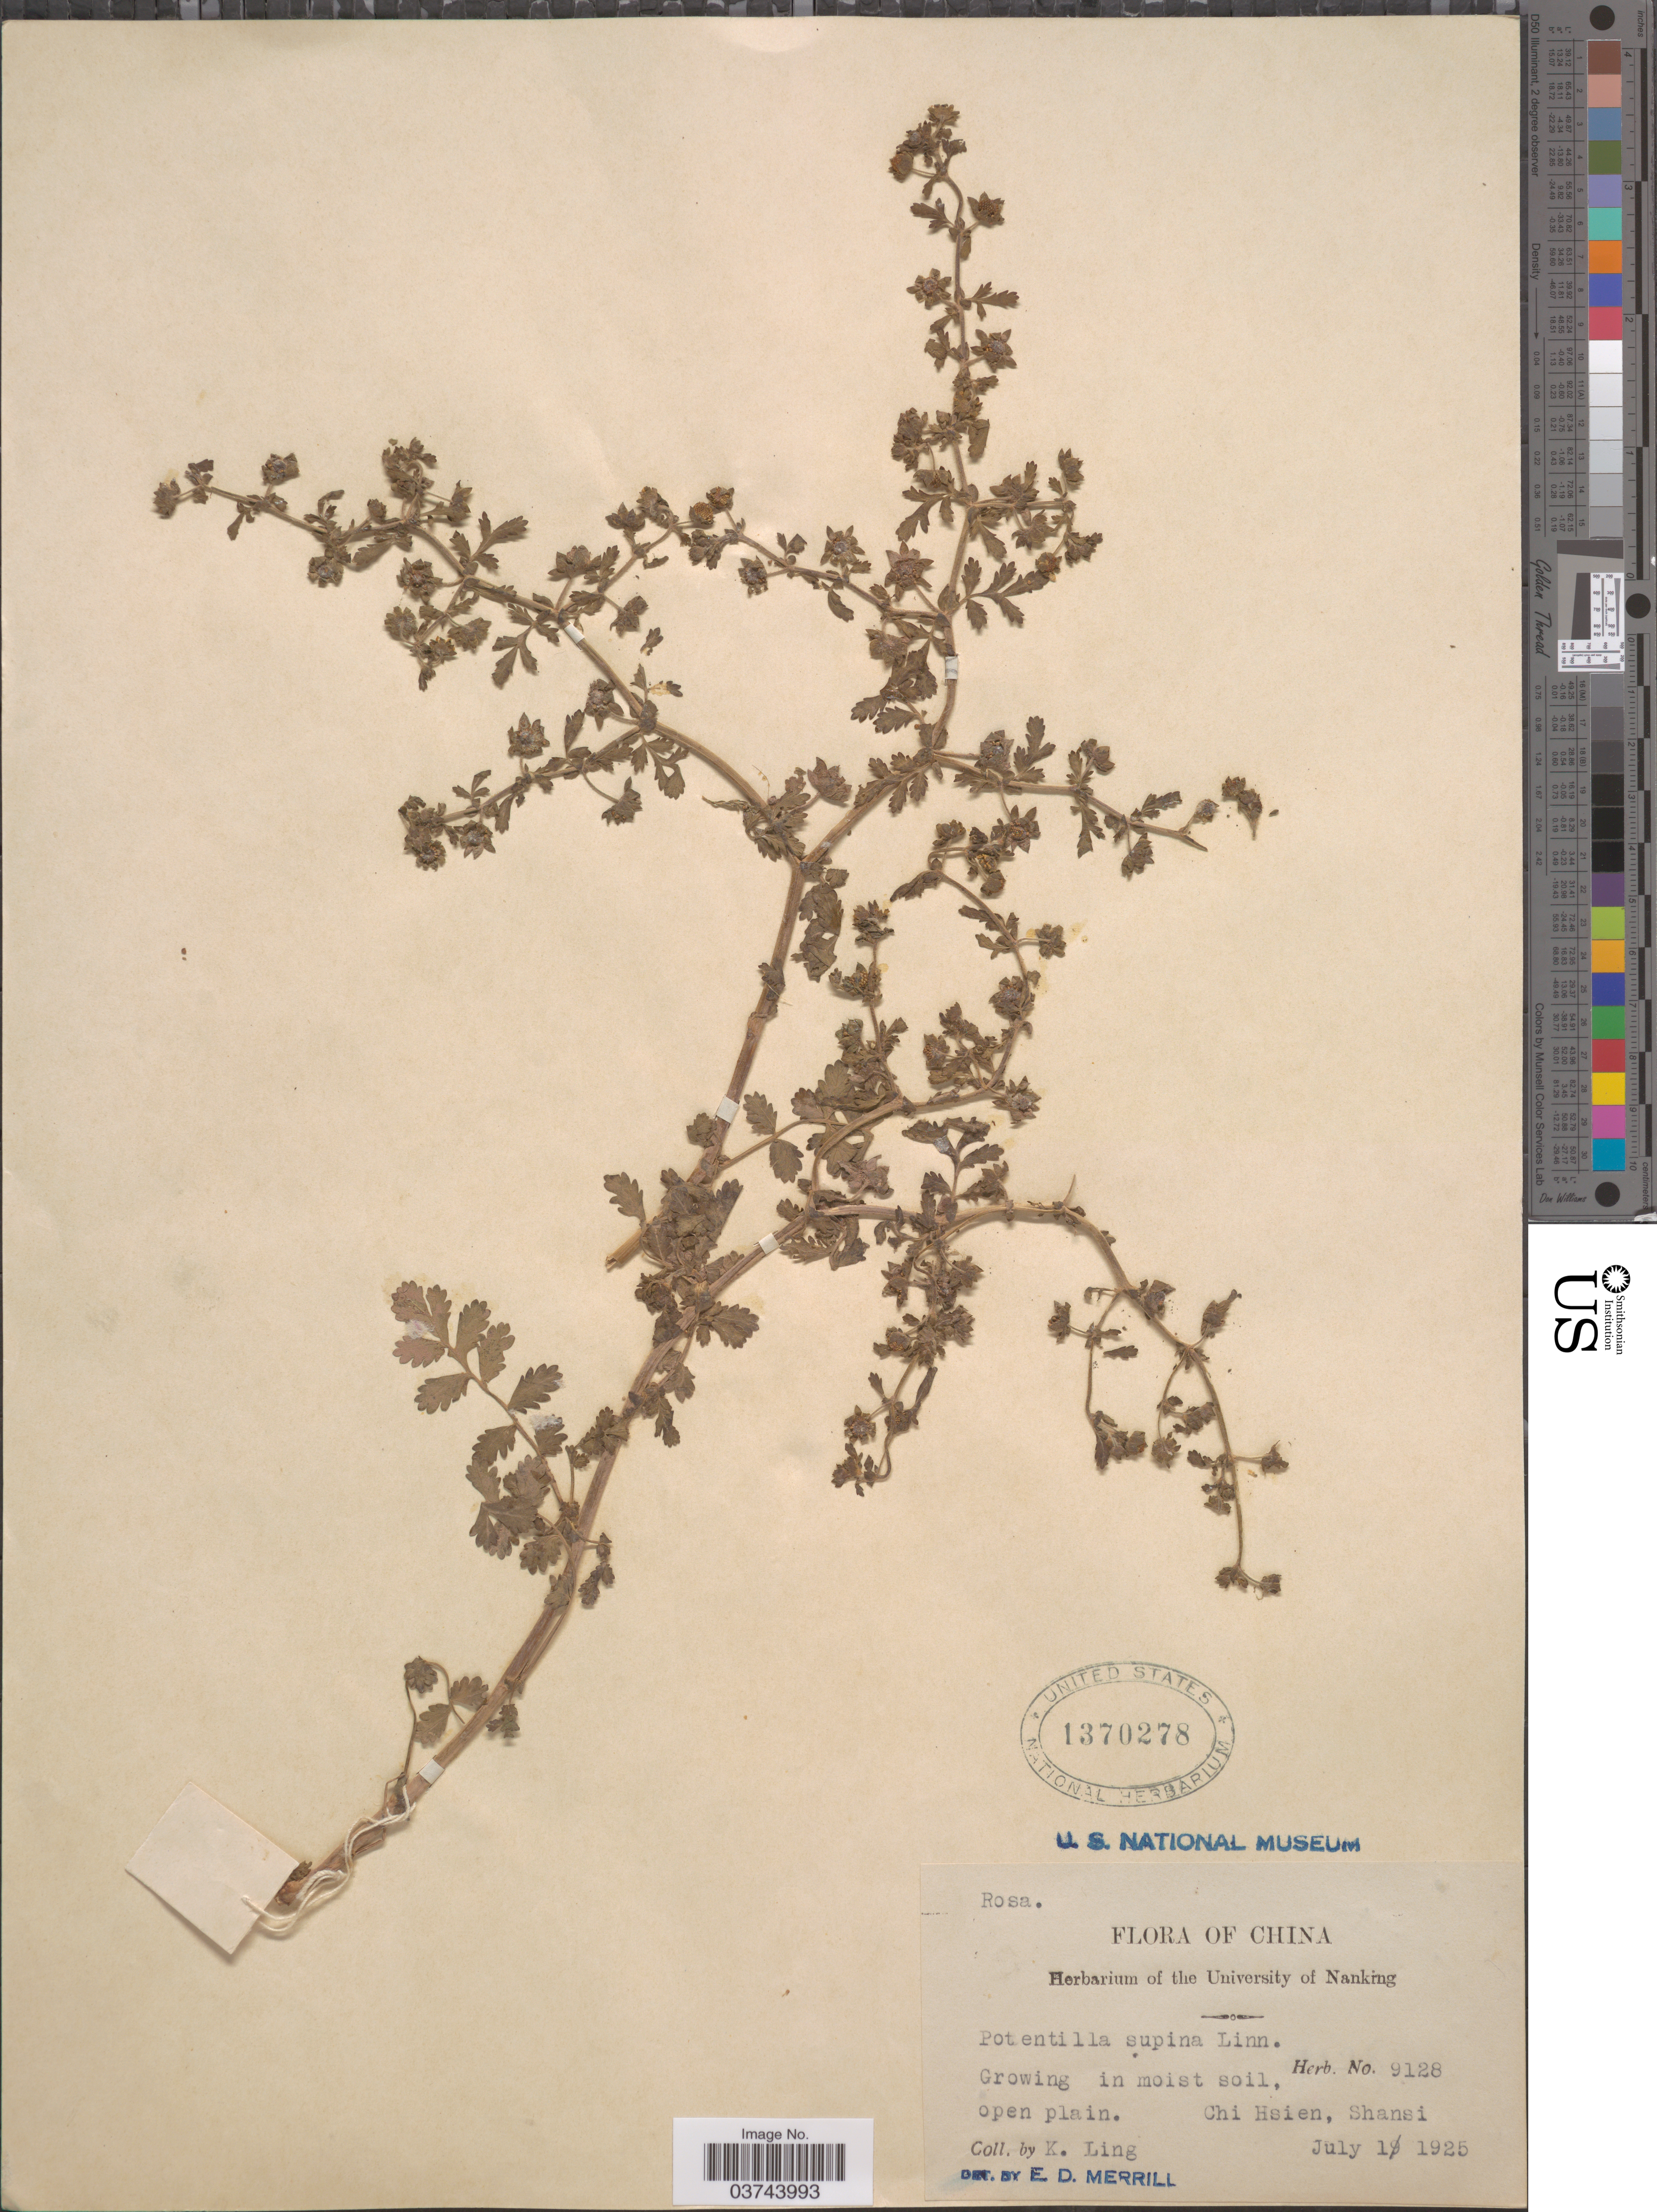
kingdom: Plantae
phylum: Tracheophyta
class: Magnoliopsida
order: Rosales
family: Rosaceae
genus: Potentilla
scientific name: Potentilla supina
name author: L.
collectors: K. Ling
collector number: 9128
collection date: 1925-07-01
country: China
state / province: Shanxi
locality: Chi Hsien, Shansi.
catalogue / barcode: US 1370278